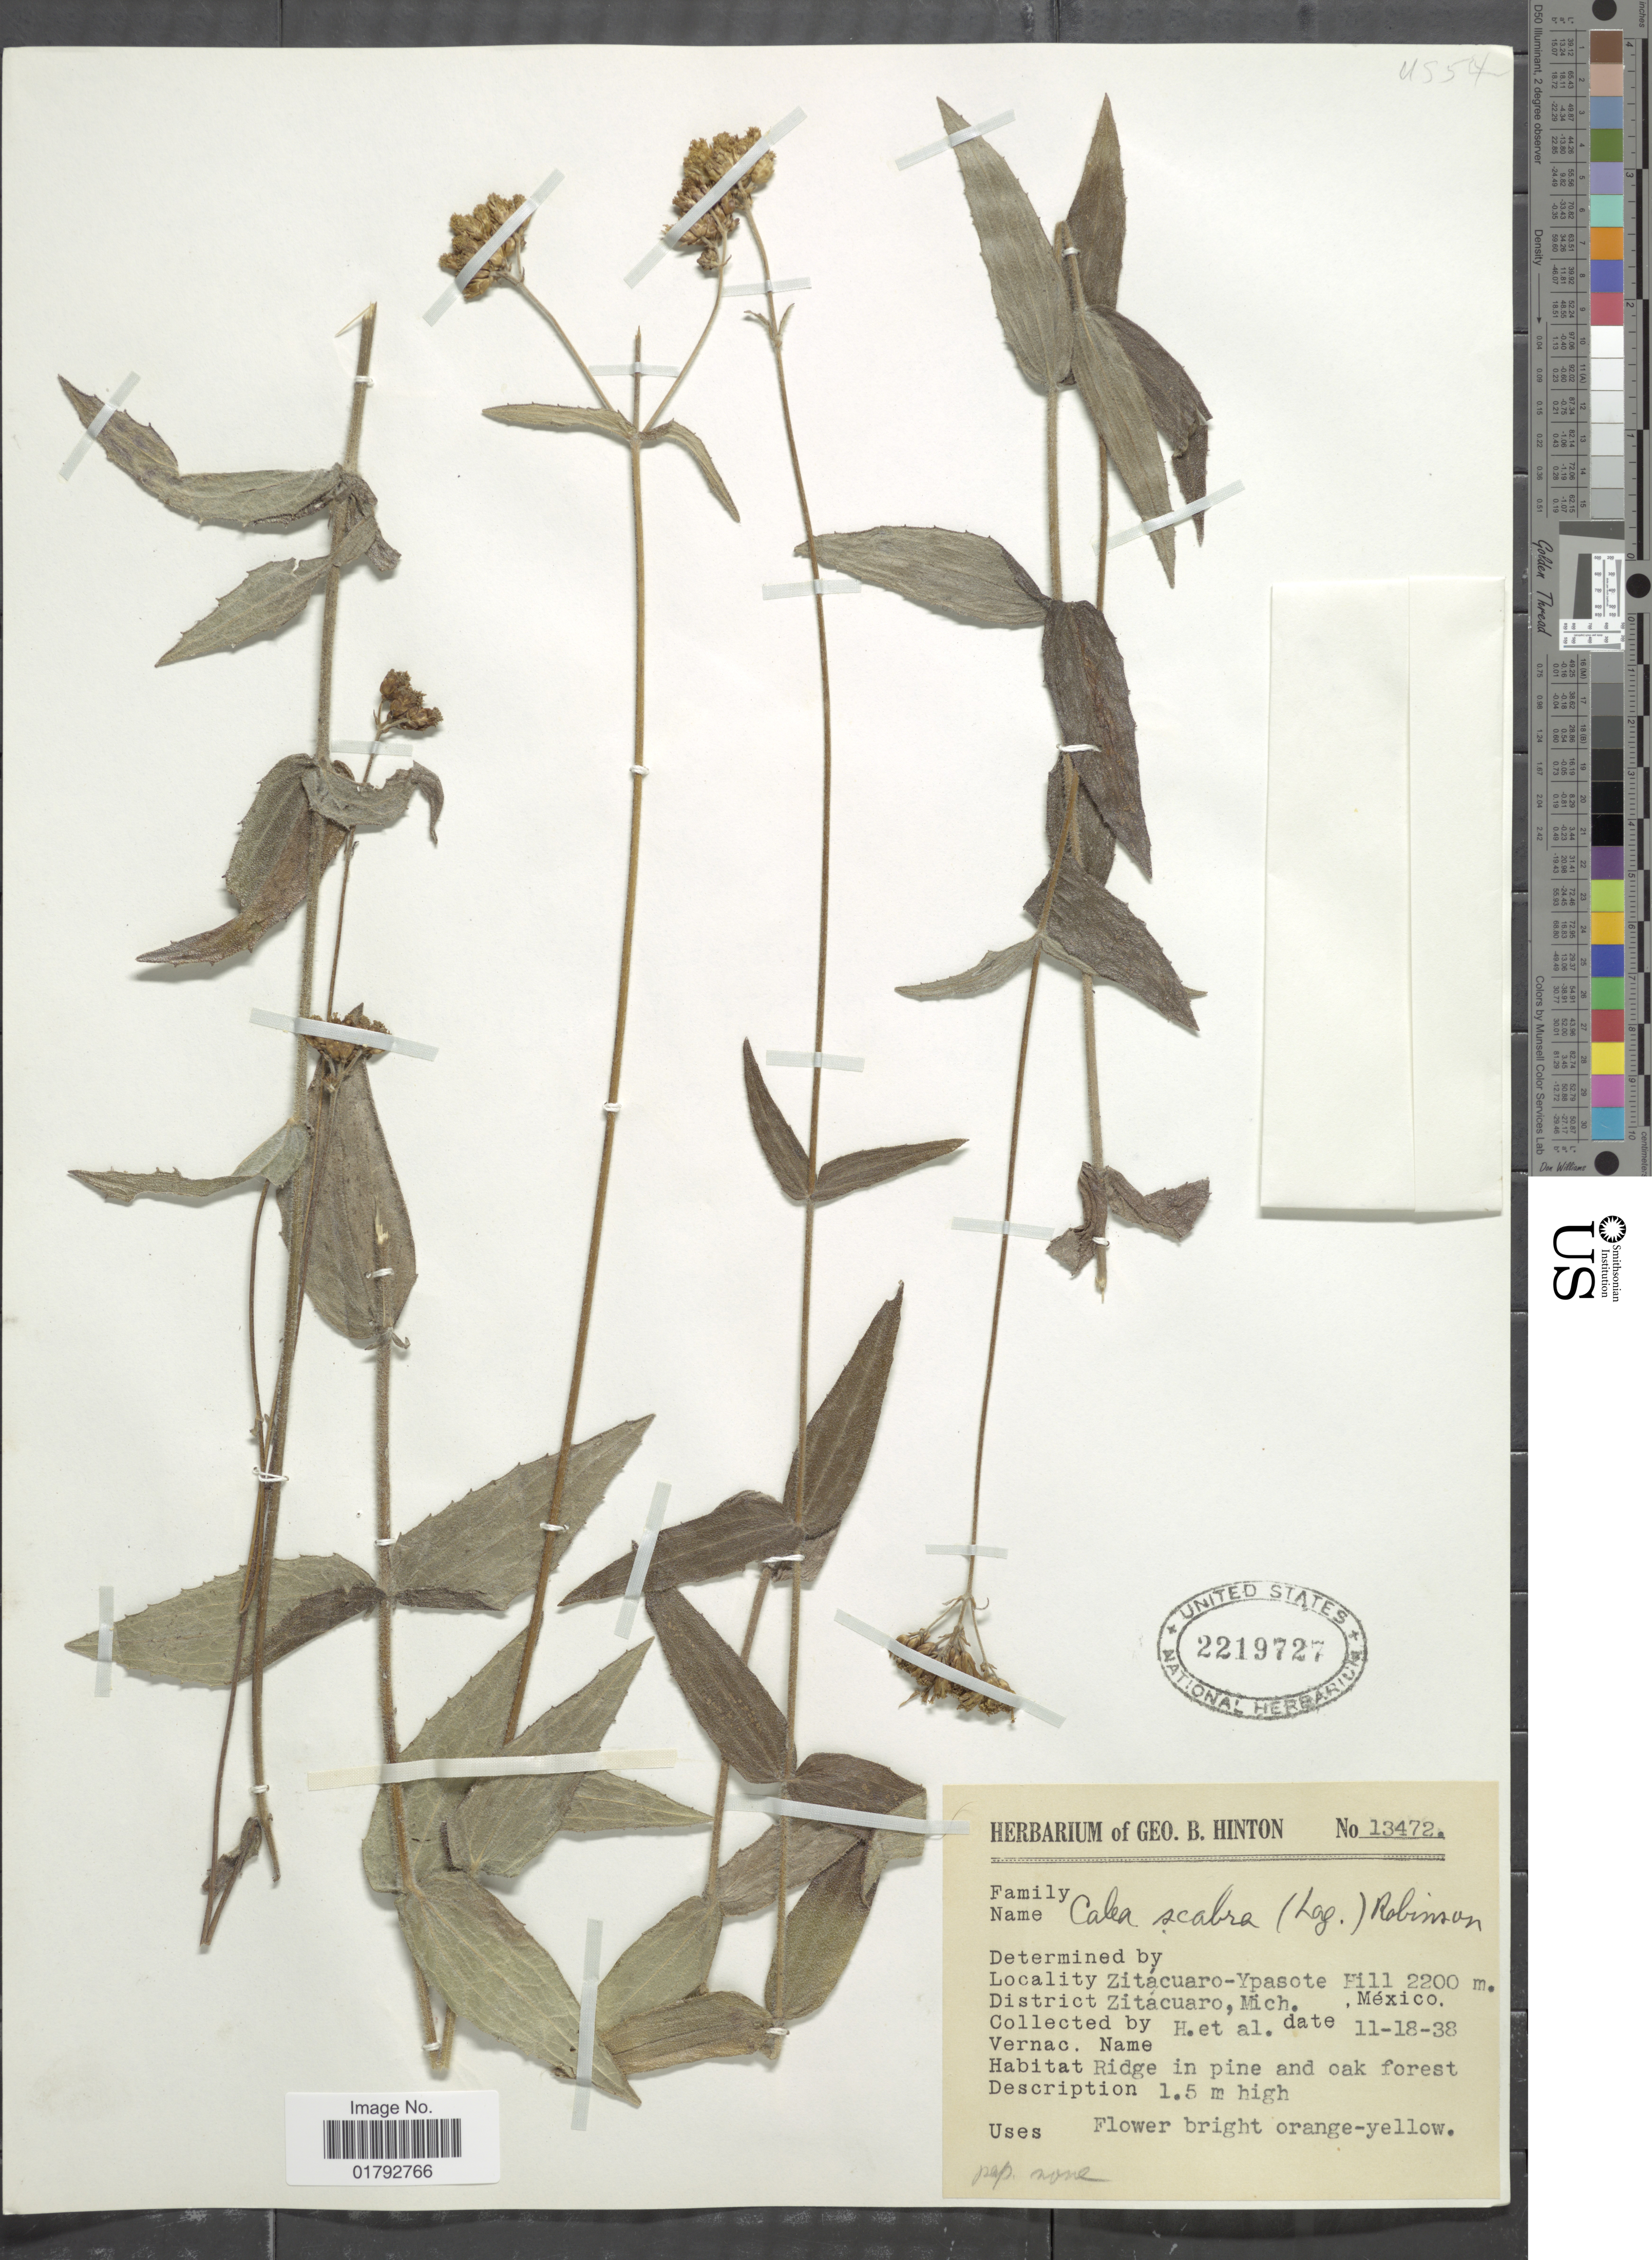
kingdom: Plantae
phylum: Tracheophyta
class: Magnoliopsida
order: Asterales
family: Asteraceae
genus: Alloispermum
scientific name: Alloispermum scabrum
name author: (Lag.) H. Rob.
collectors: G. B. Hinton & et al.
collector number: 13472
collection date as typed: Transcribed d/m/y: 18/11/38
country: Mexico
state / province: Michoacán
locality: Zitacuaro - Ypasote Hill, Zitacuaro, Mich. Mexico.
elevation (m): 2200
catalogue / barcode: US 2219727